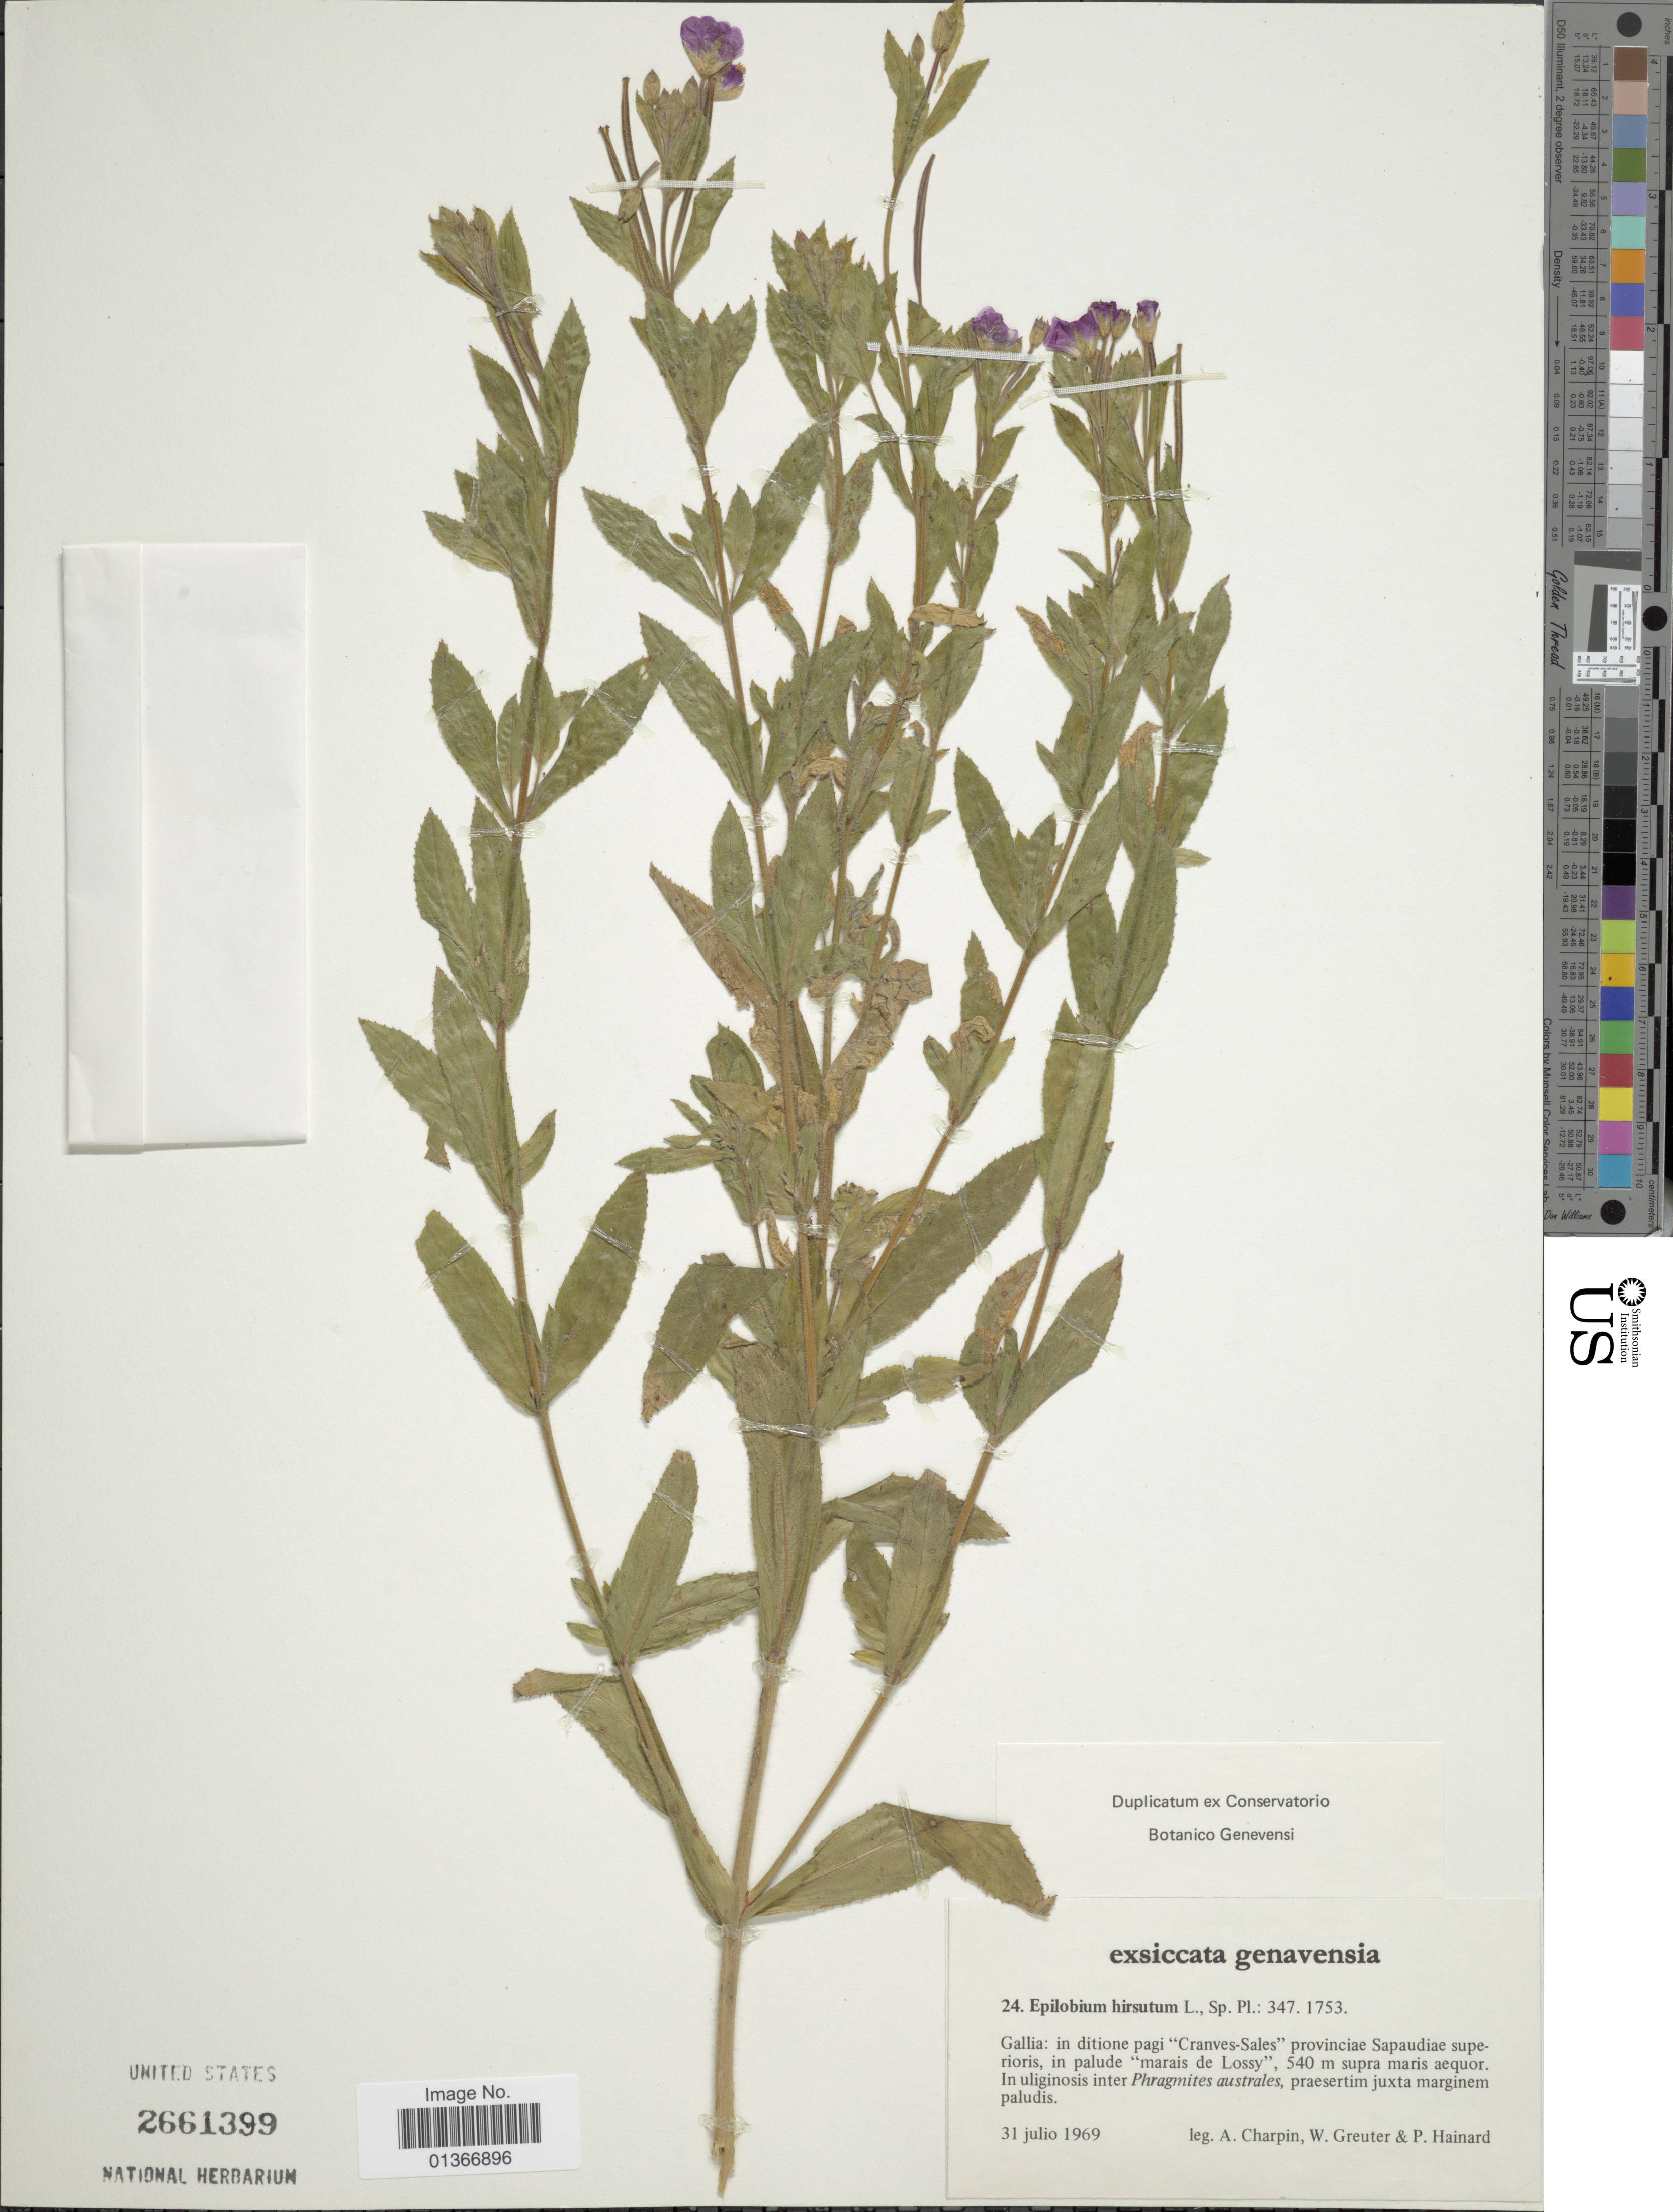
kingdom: Plantae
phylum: Tracheophyta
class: Magnoliopsida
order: Myrtales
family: Onagraceae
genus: Epilobium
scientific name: Epilobium hirsutum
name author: L.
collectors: A. Charpin, W. Greuter & P. Hainard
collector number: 24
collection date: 1969-07-31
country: France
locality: Gallia: in ditione pagi "Cranves-Sales" provinciae Sapaudiae superioris, in palude "marais de Lossy".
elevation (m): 540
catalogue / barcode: US 2661399